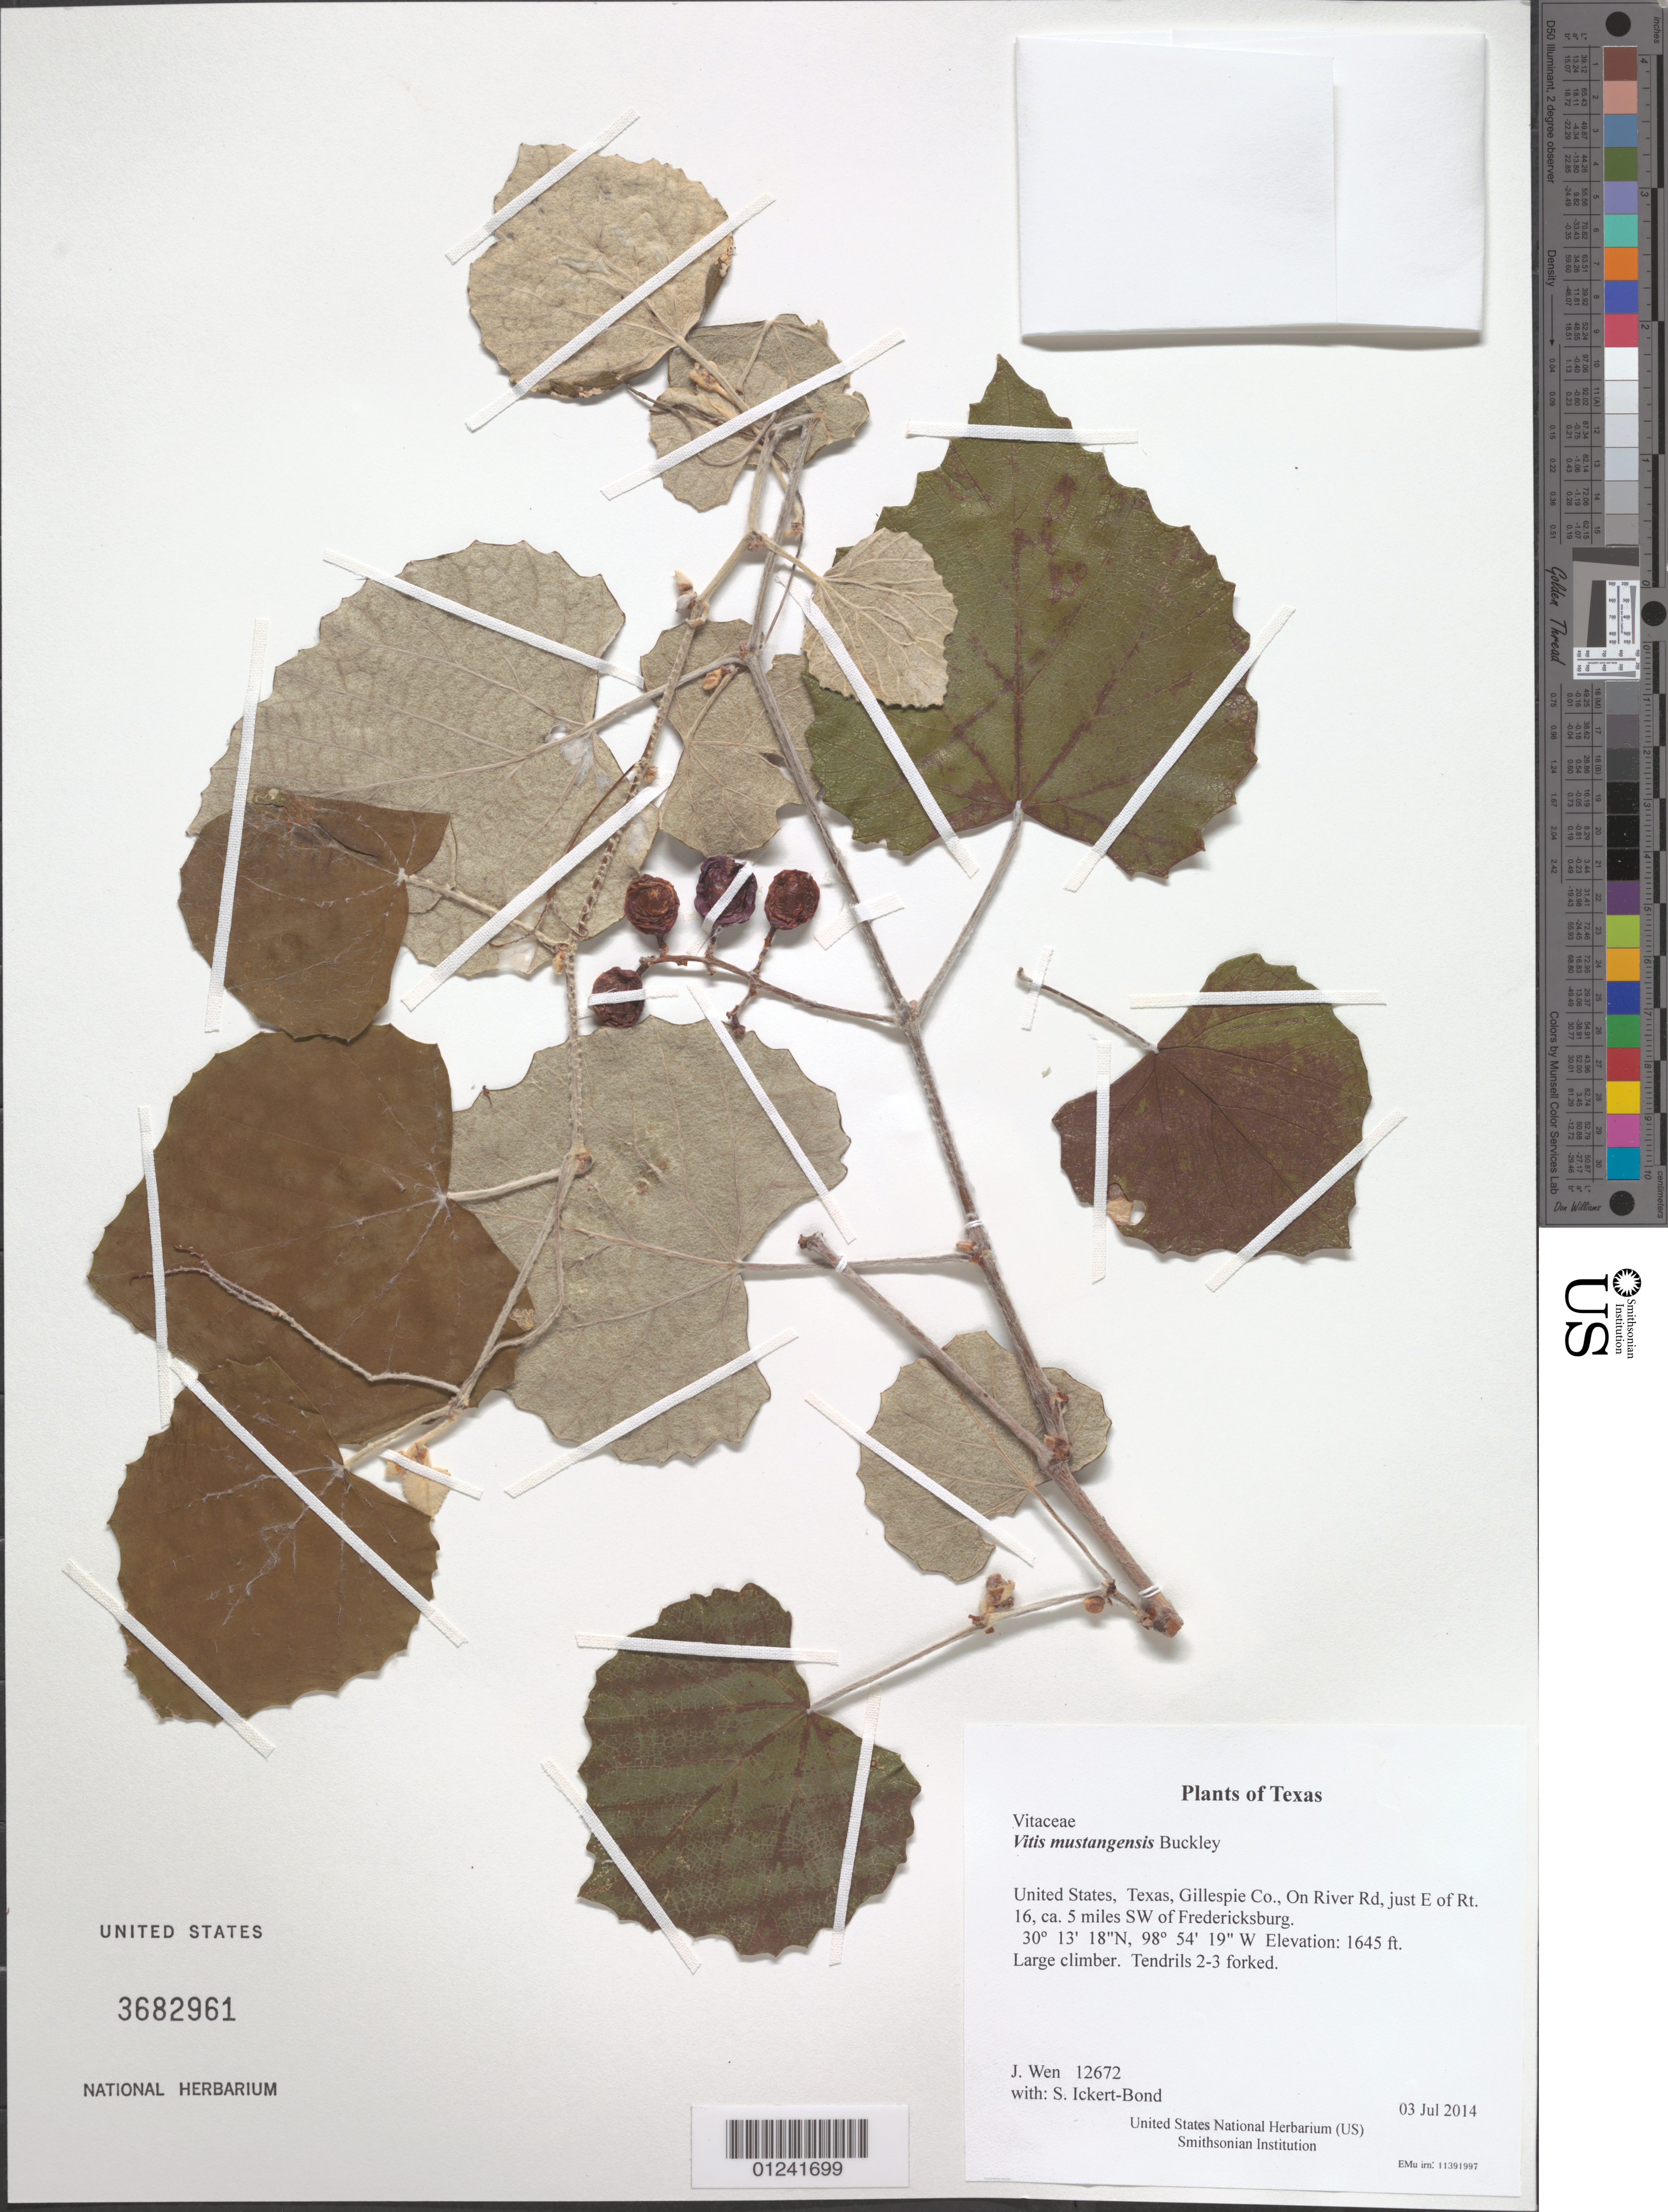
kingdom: Plantae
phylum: Tracheophyta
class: Magnoliopsida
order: Vitales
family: Vitaceae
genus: Vitis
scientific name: Vitis mustangensis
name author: Buckley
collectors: J. Wen & S. Ickert-Bond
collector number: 12672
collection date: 2014-07-03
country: United States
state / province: Texas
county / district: Gillespie Co.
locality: On River Rd, just E of Rt. 16, ca. 5 miles SW of Fredericksburg.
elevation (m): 501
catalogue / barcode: US 3682961